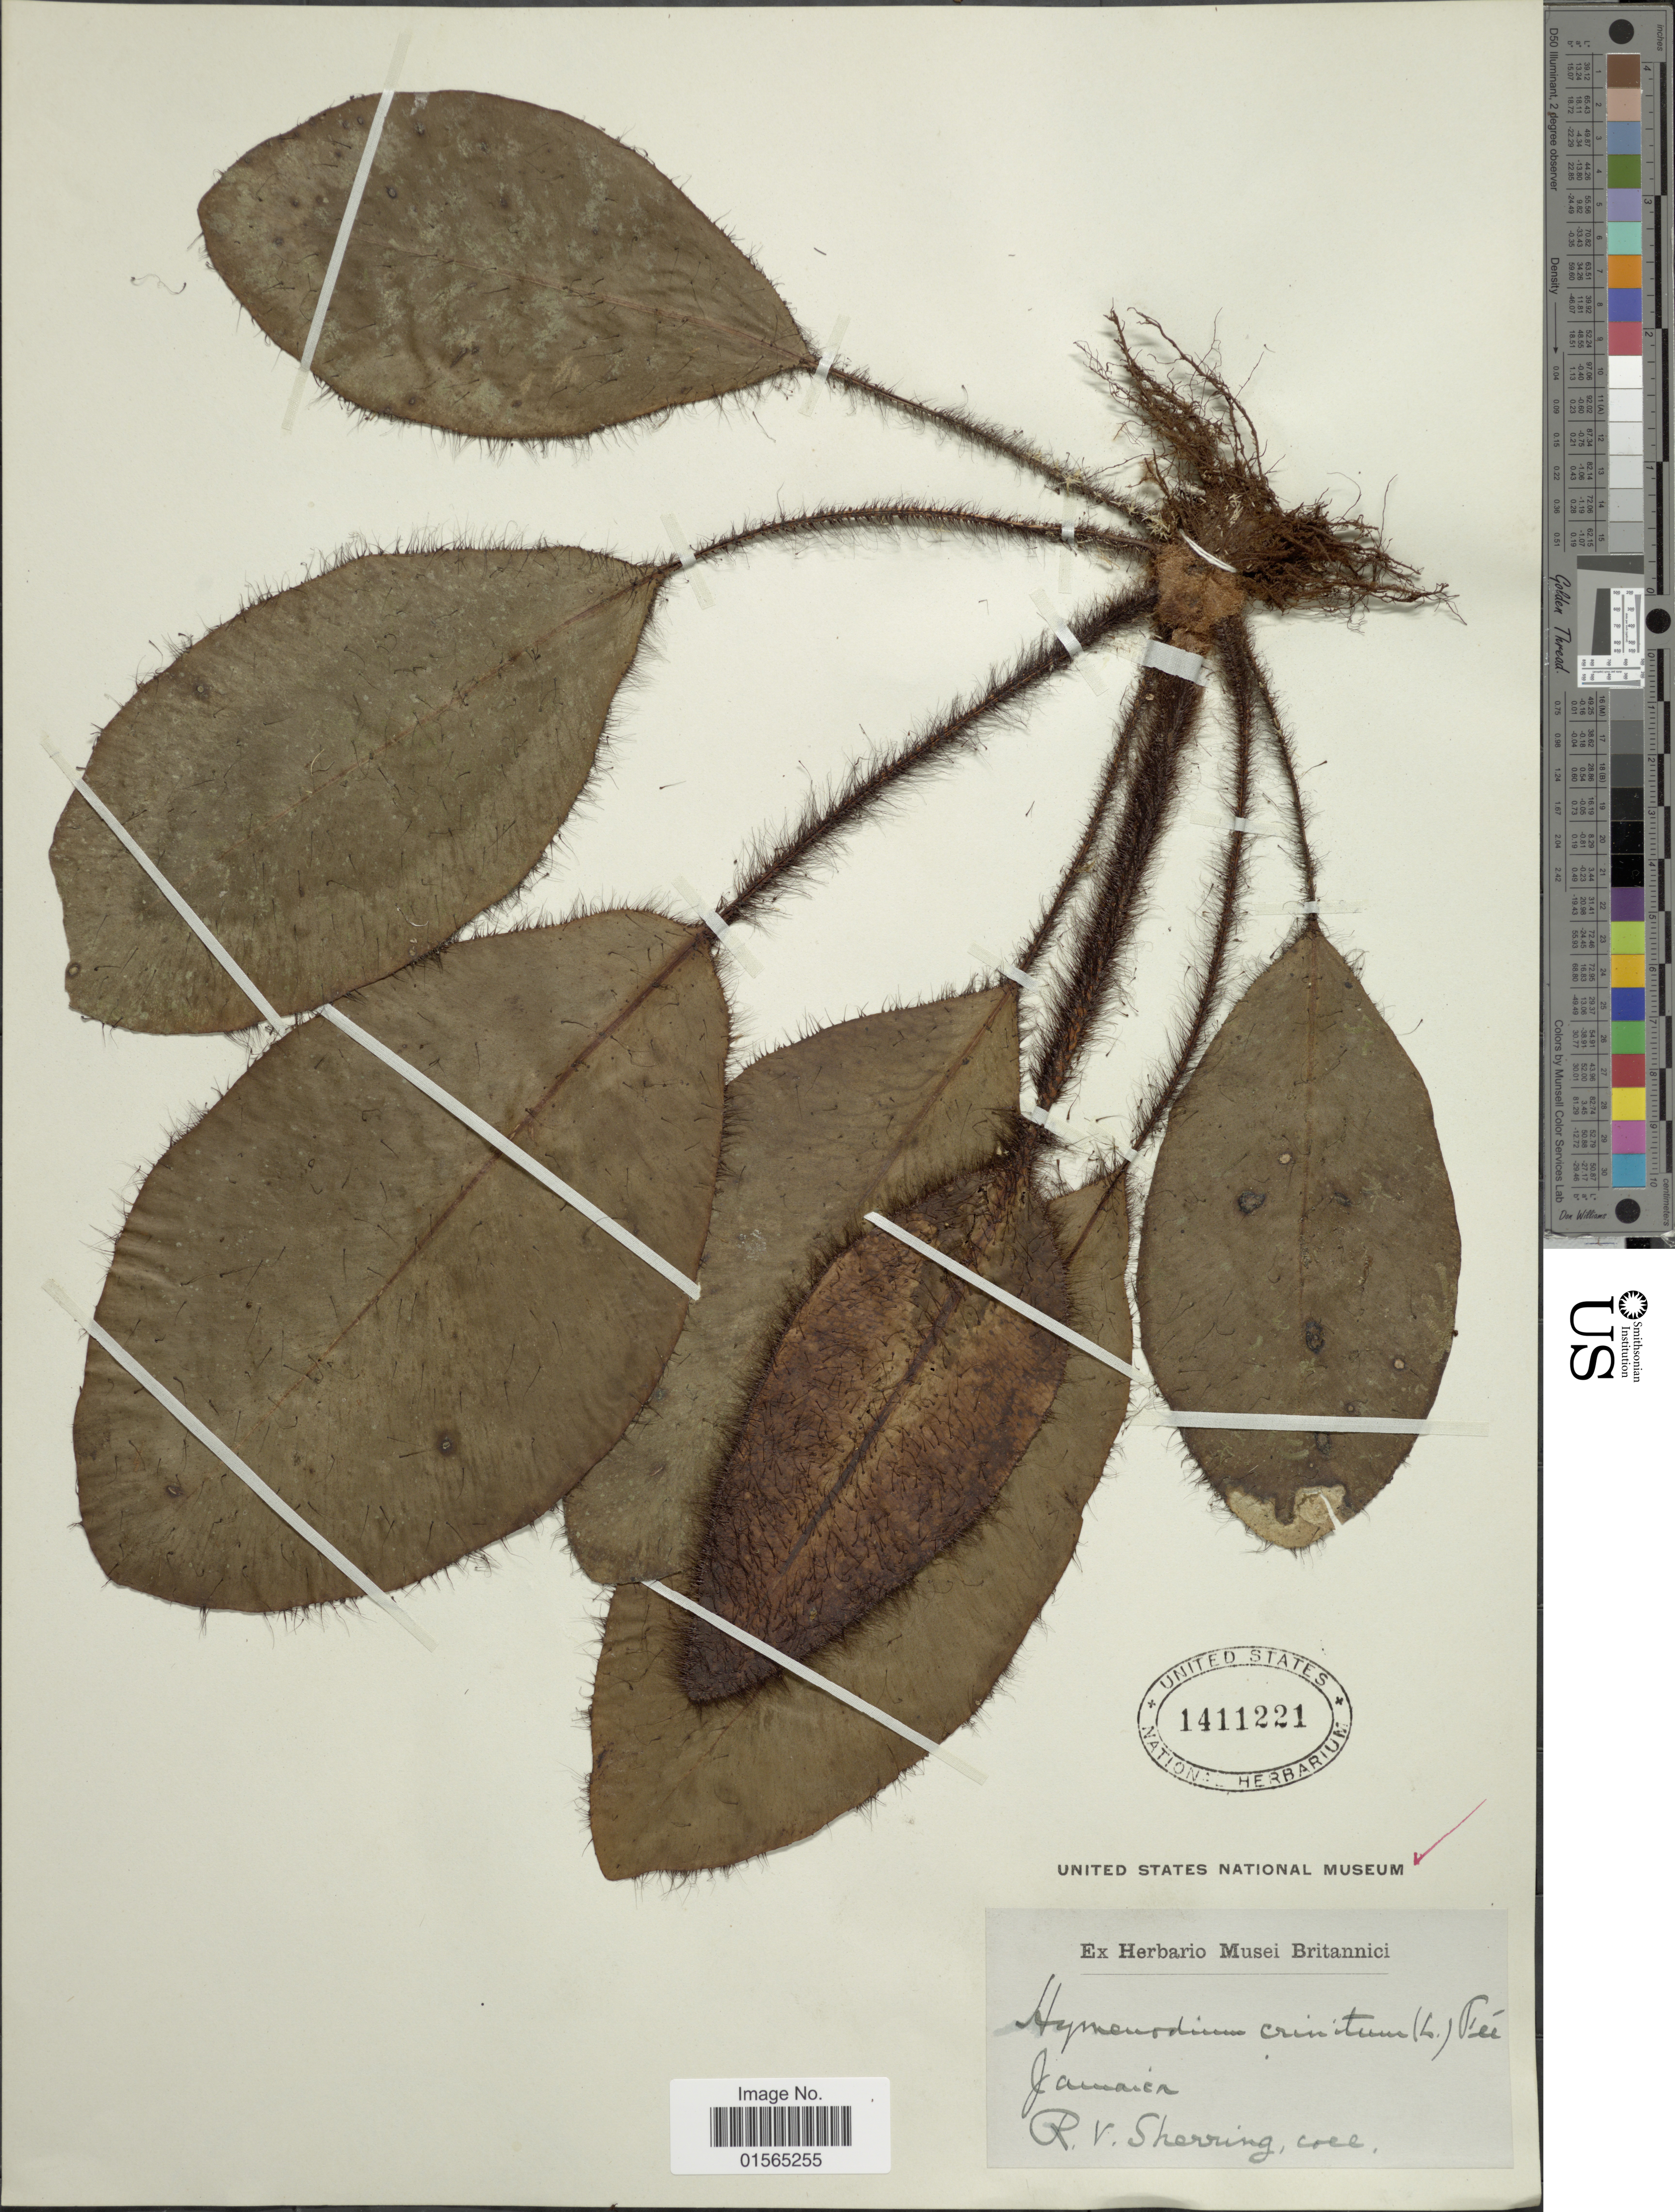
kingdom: Plantae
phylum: Tracheophyta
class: Polypodiopsida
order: Polypodiales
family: Dryopteridaceae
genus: Elaphoglossum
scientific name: Elaphoglossum crinitum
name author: (L.) Christ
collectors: R. Sherring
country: Jamaica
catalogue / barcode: US 1411221